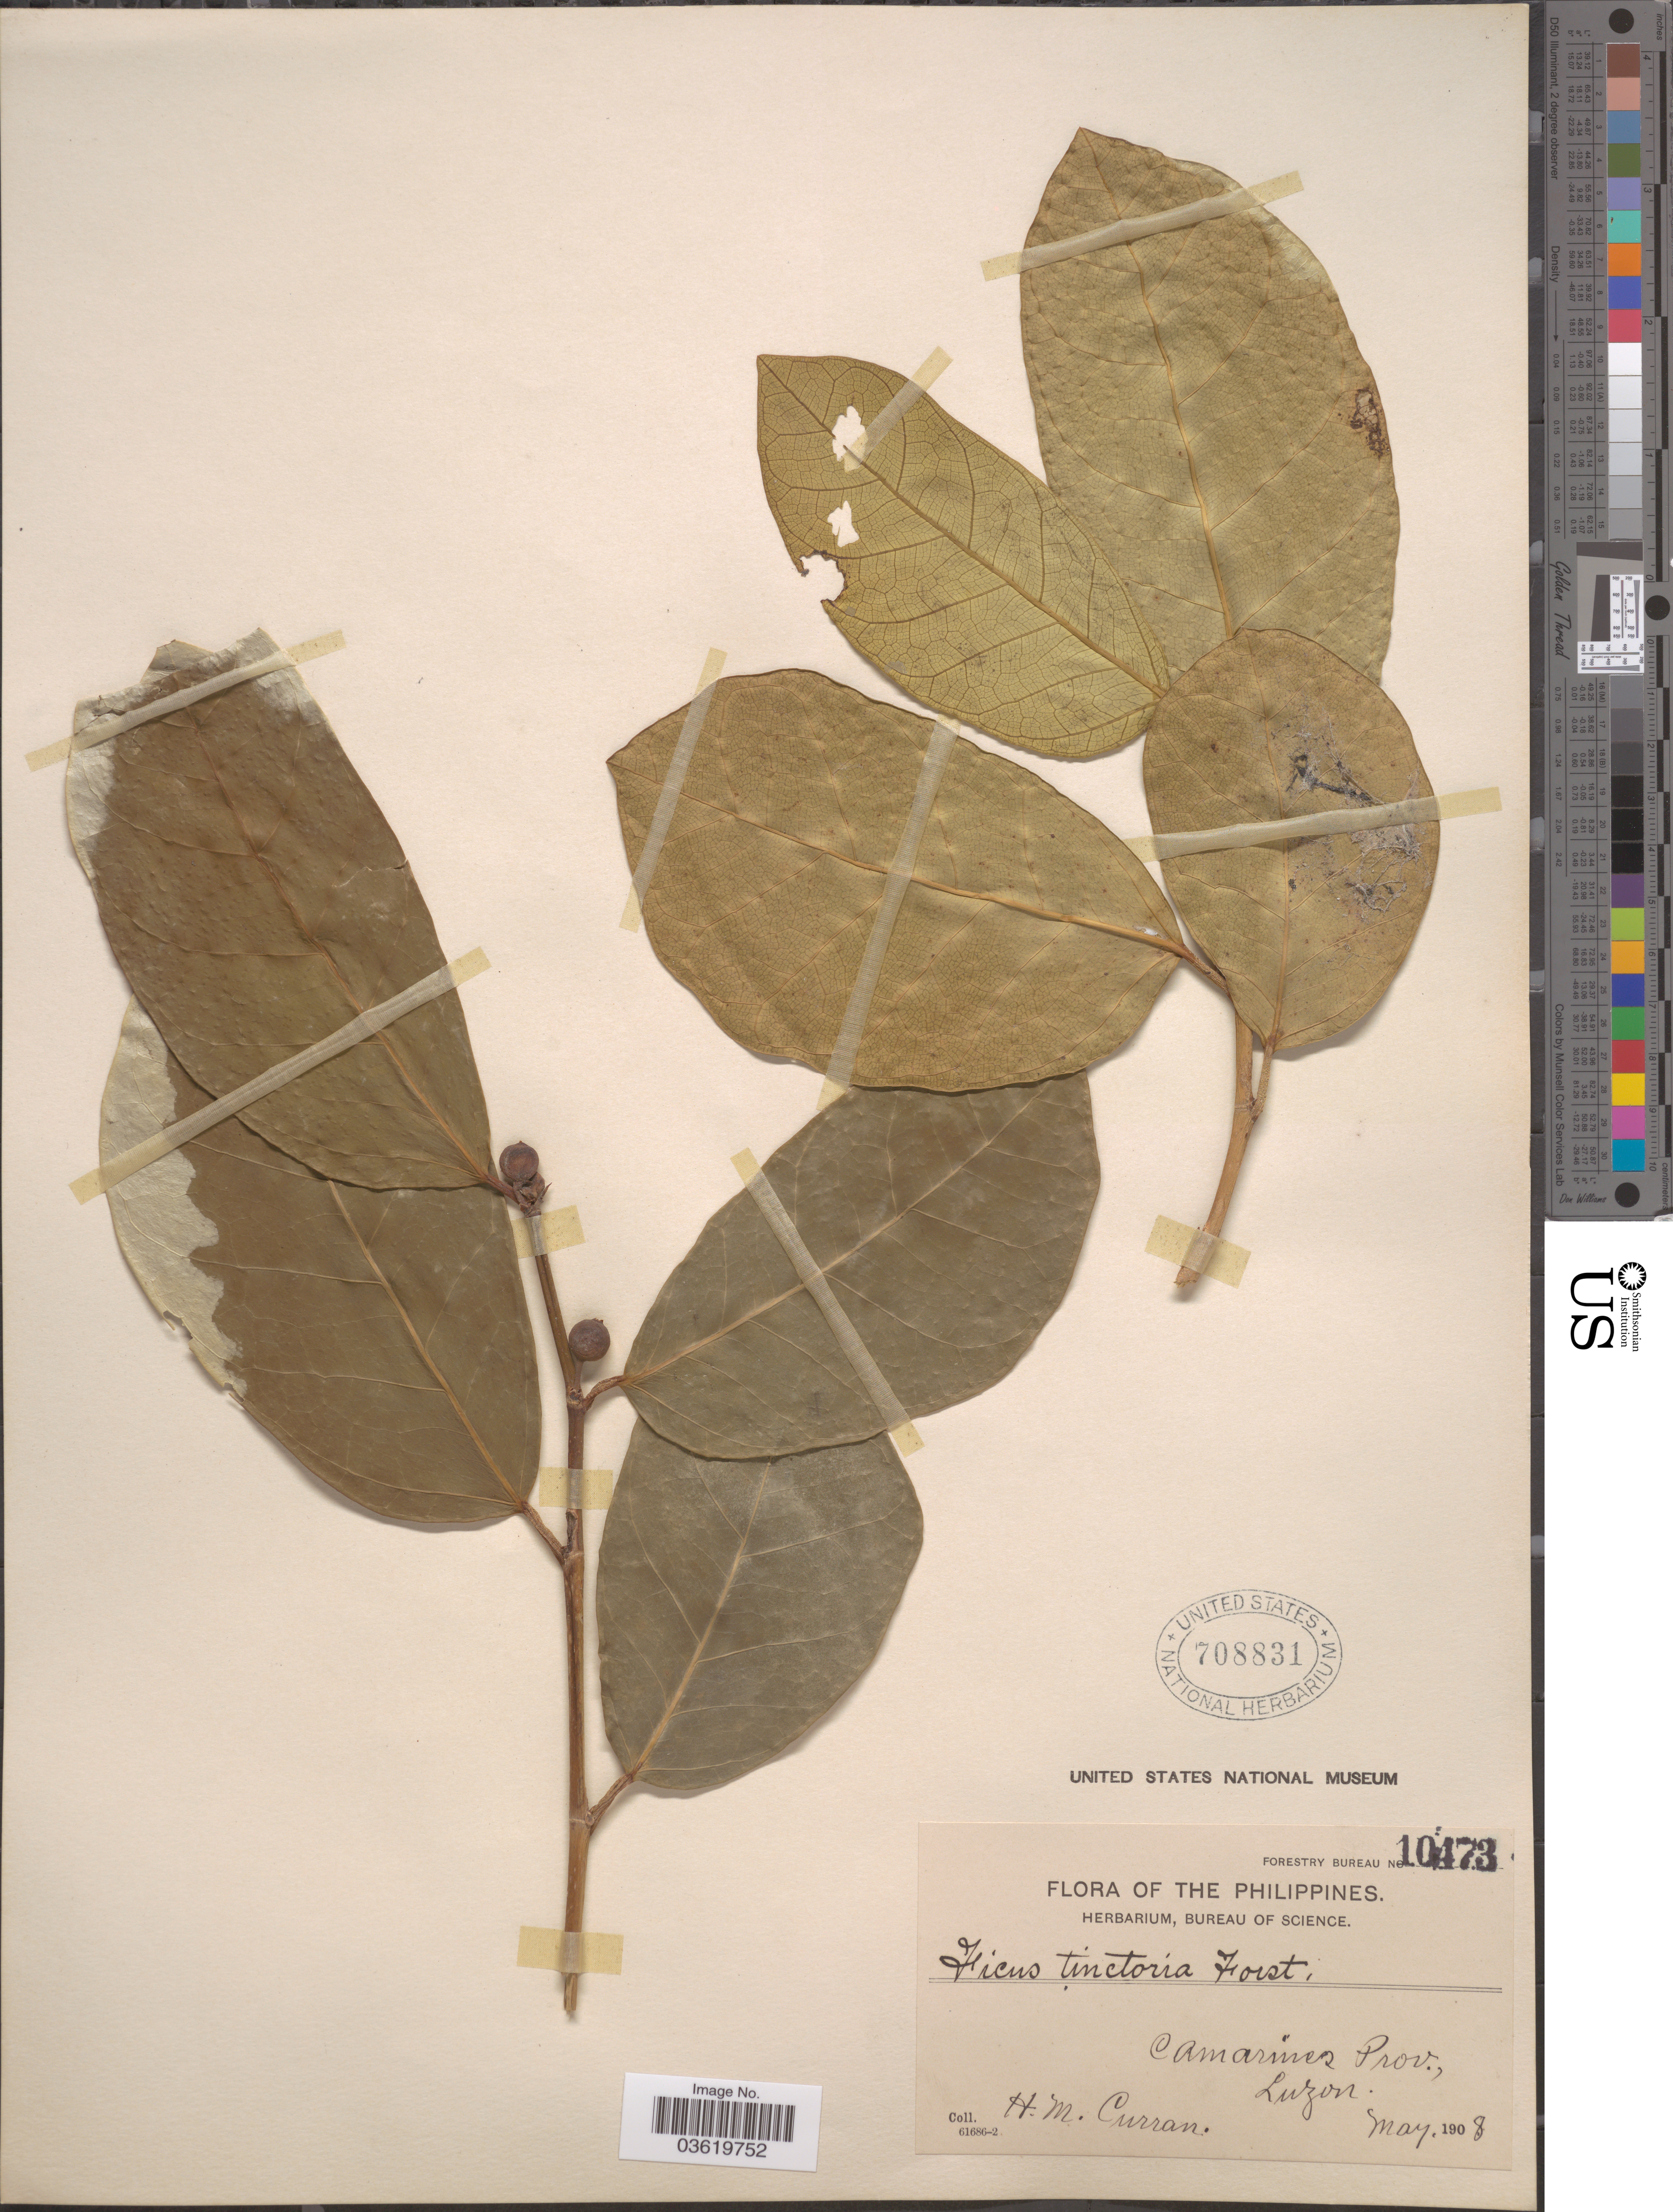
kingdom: Plantae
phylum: Tracheophyta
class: Magnoliopsida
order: Rosales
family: Moraceae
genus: Ficus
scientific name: Ficus tinctoria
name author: G. Forst.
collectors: H. M. Curran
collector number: Forestry Bureau 10473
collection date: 1908-05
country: Philippines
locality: Camarines Prov., Luzon.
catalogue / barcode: US 708831